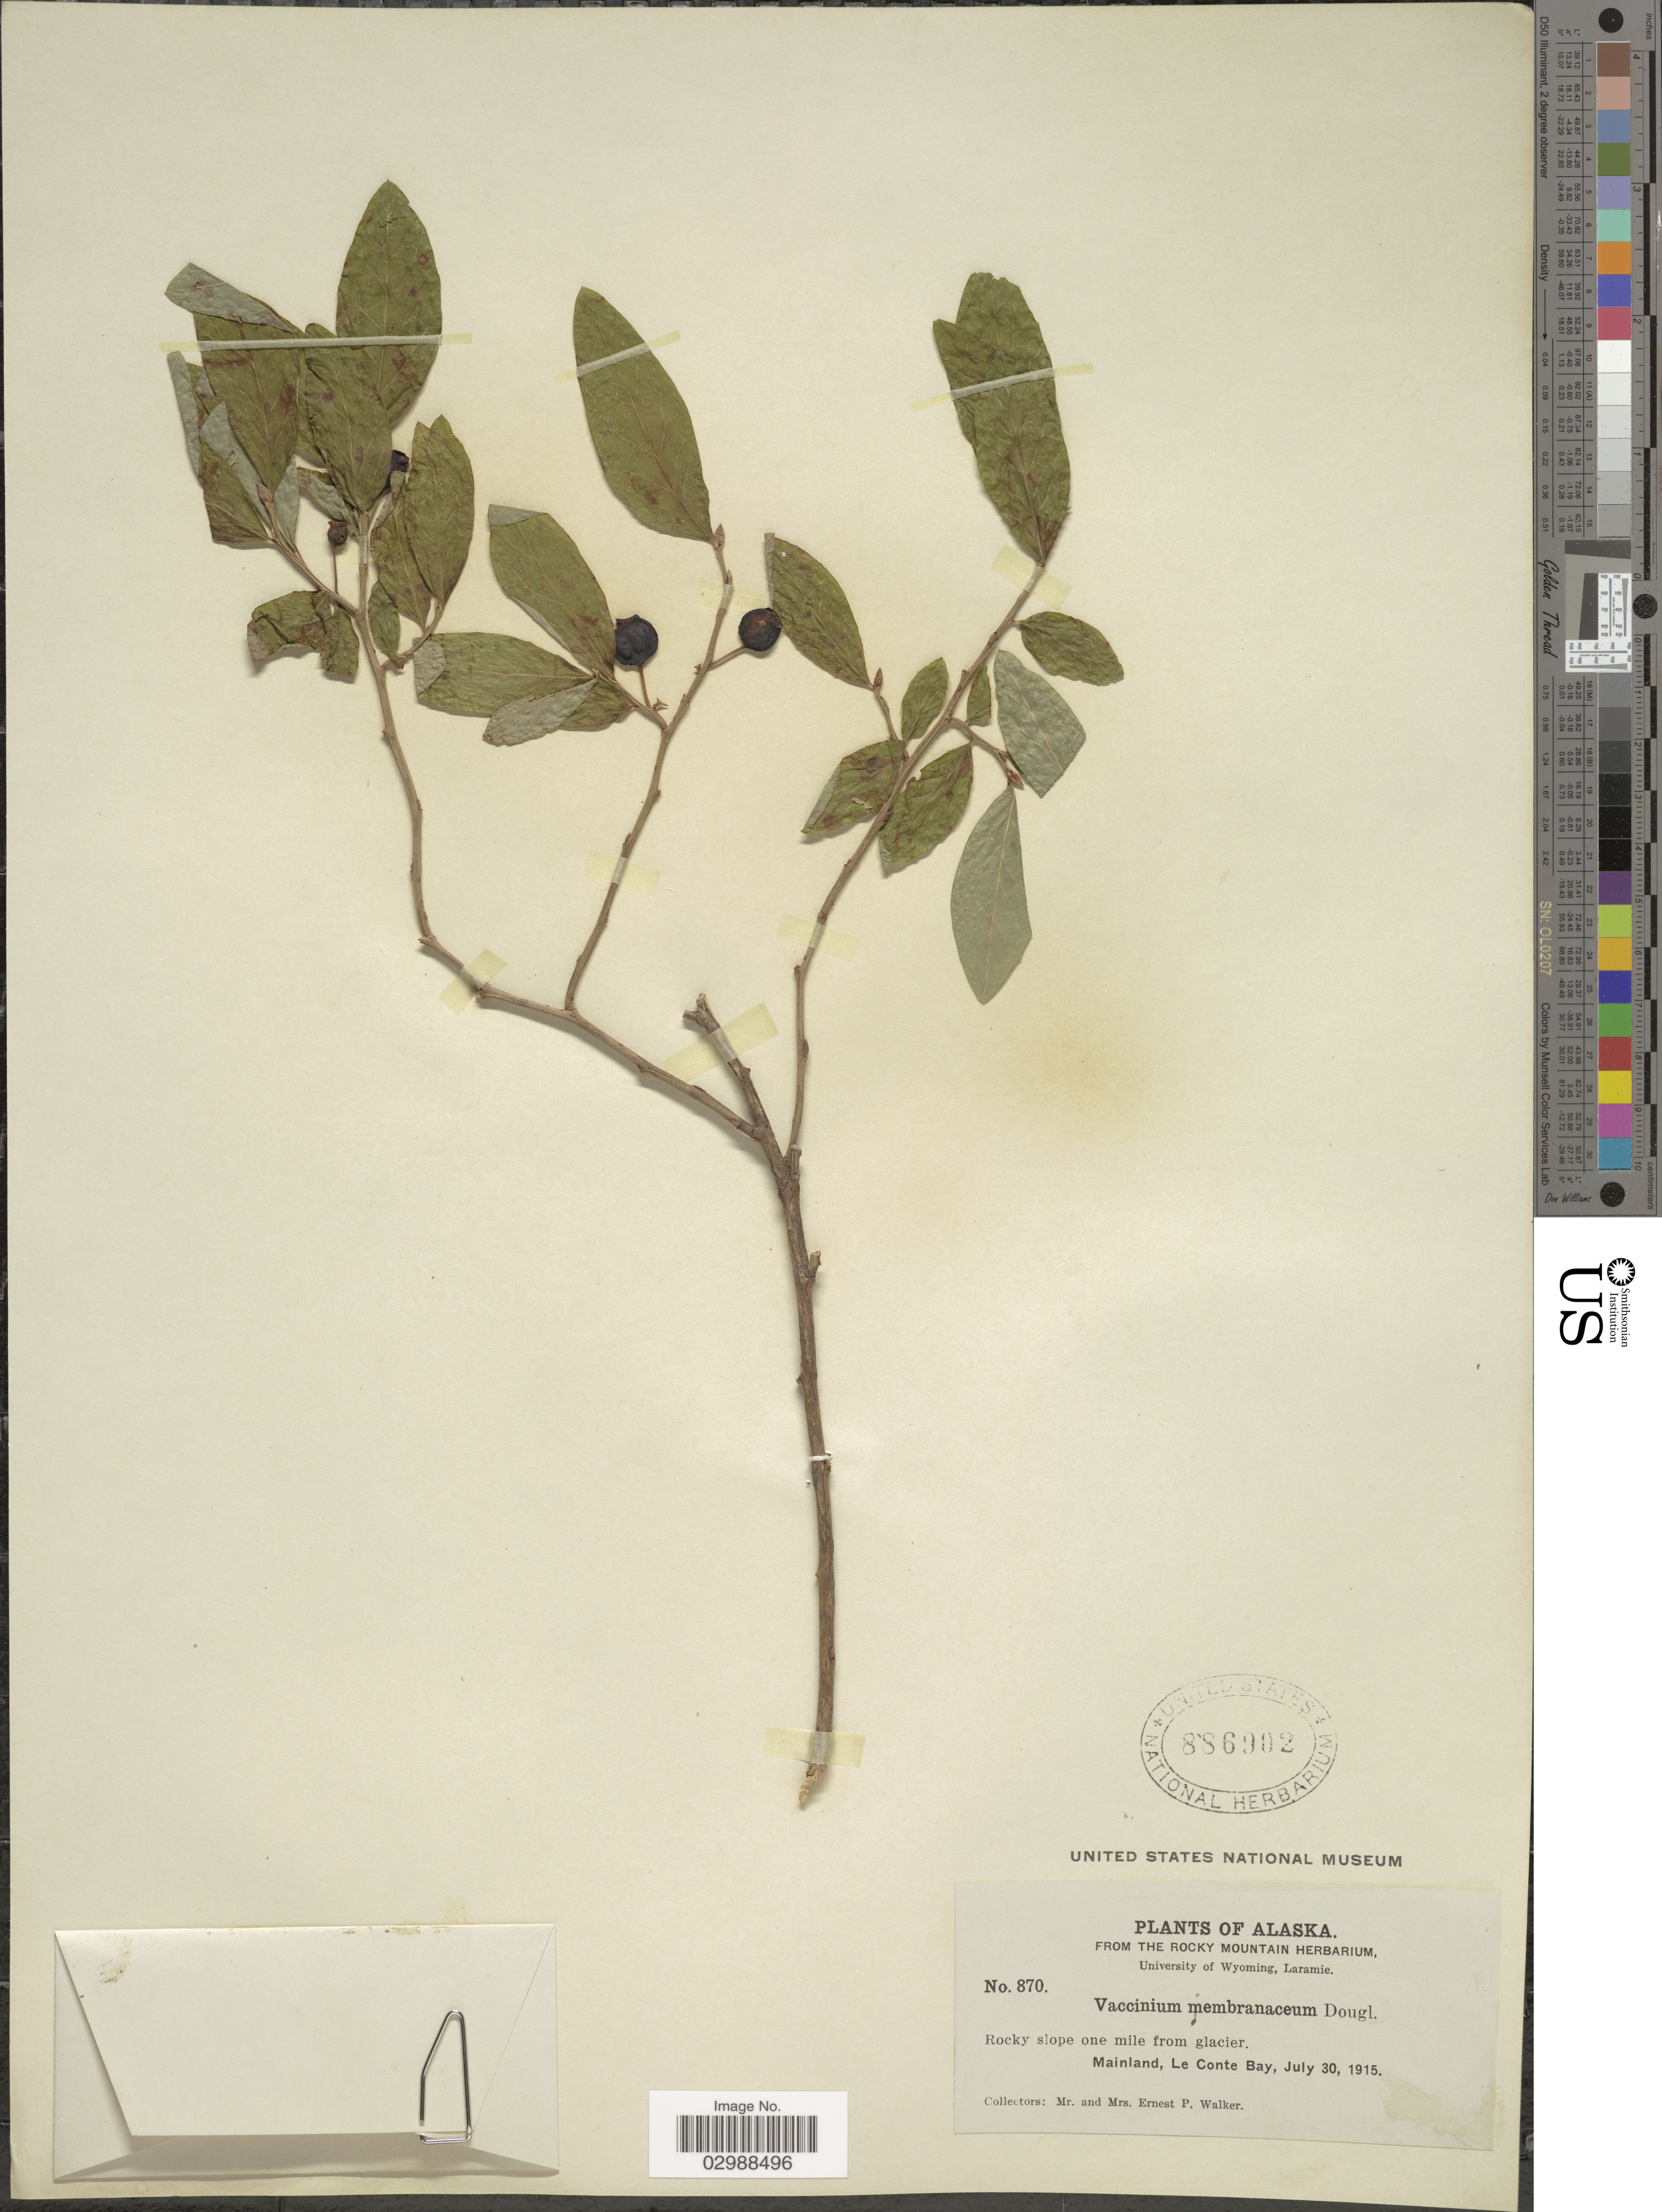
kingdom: Plantae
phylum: Tracheophyta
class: Magnoliopsida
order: Ericales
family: Ericaceae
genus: Vaccinium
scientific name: Vaccinium membranaceum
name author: Douglas ex Torr.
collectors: E. P. Walker & E. Walker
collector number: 870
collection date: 1914-07-30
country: United States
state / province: Alaska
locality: Mainland, Le Conte Bay, Rocky slope one mile from glacier.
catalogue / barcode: US 886902